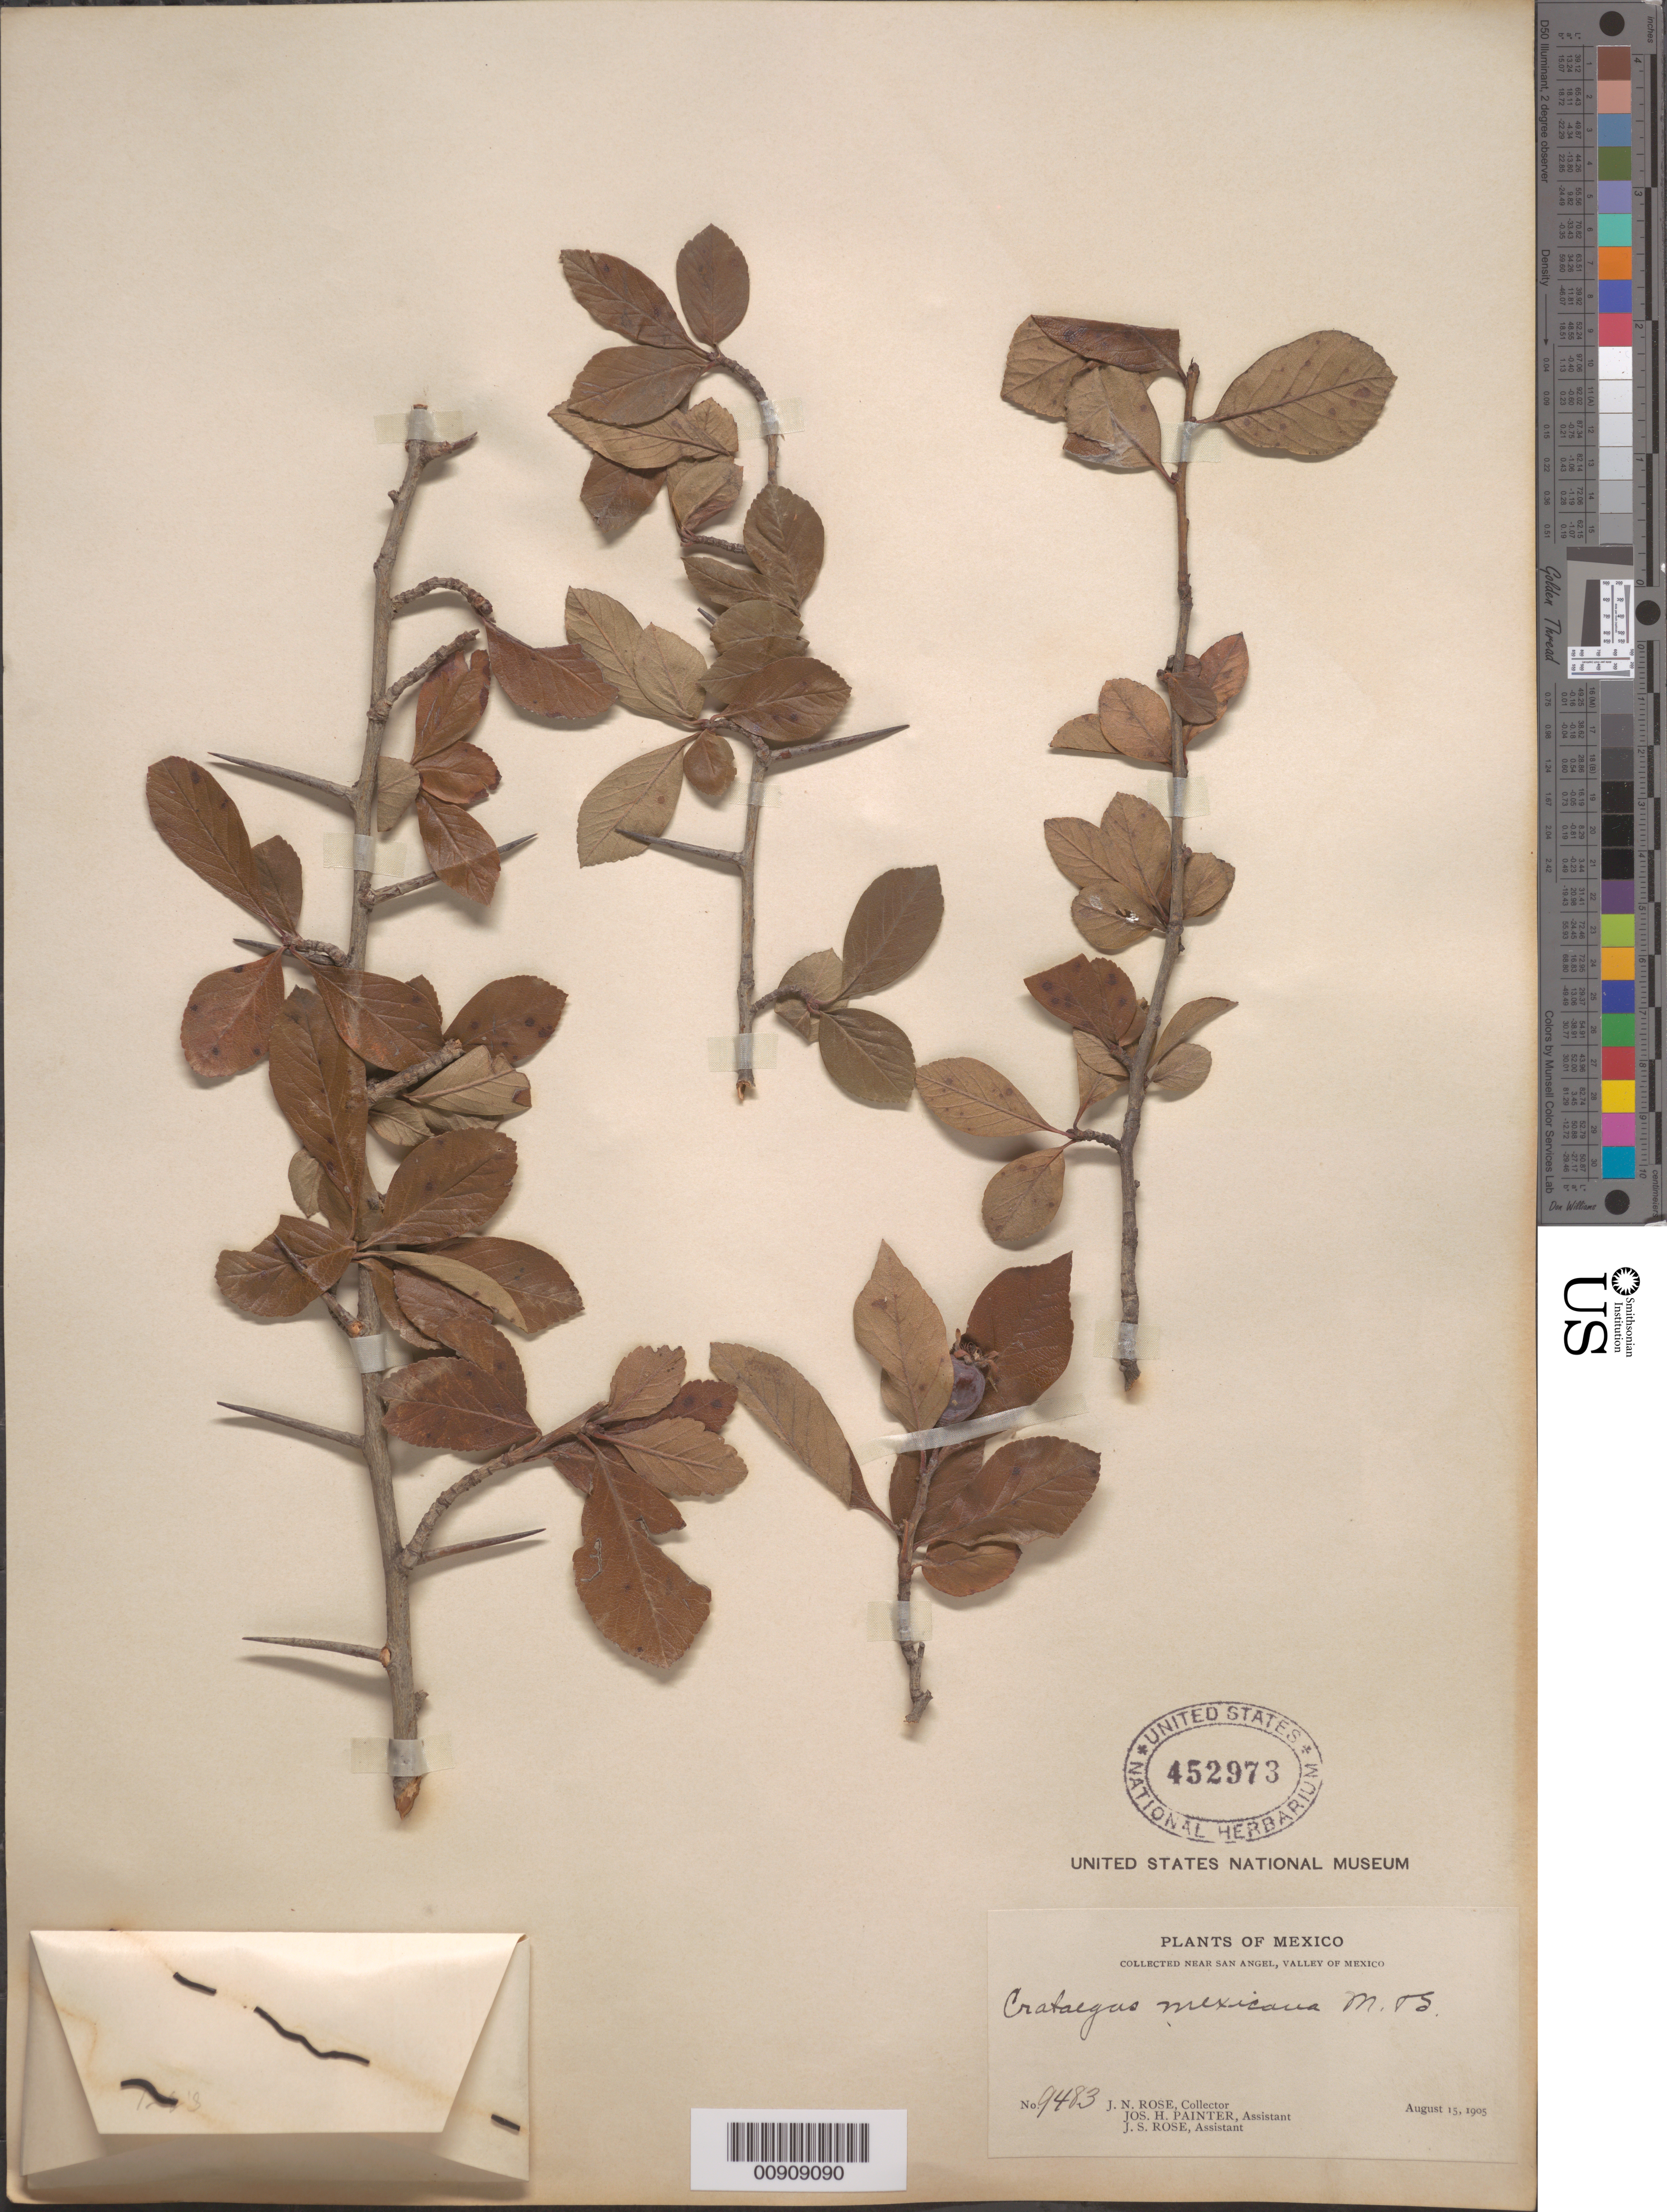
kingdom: Plantae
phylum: Tracheophyta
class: Magnoliopsida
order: Rosales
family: Rosaceae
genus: Crataegus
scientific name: Crataegus mexicana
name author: Moc. & Sessé ex DC.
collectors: J. N. Rose, J. H. Painter & J. S. Rose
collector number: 9483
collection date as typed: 15 Aug 1905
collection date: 1905-08-15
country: Mexico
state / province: Distrito Federal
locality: Near San Angel, Valley of Mexico.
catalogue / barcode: US 452973